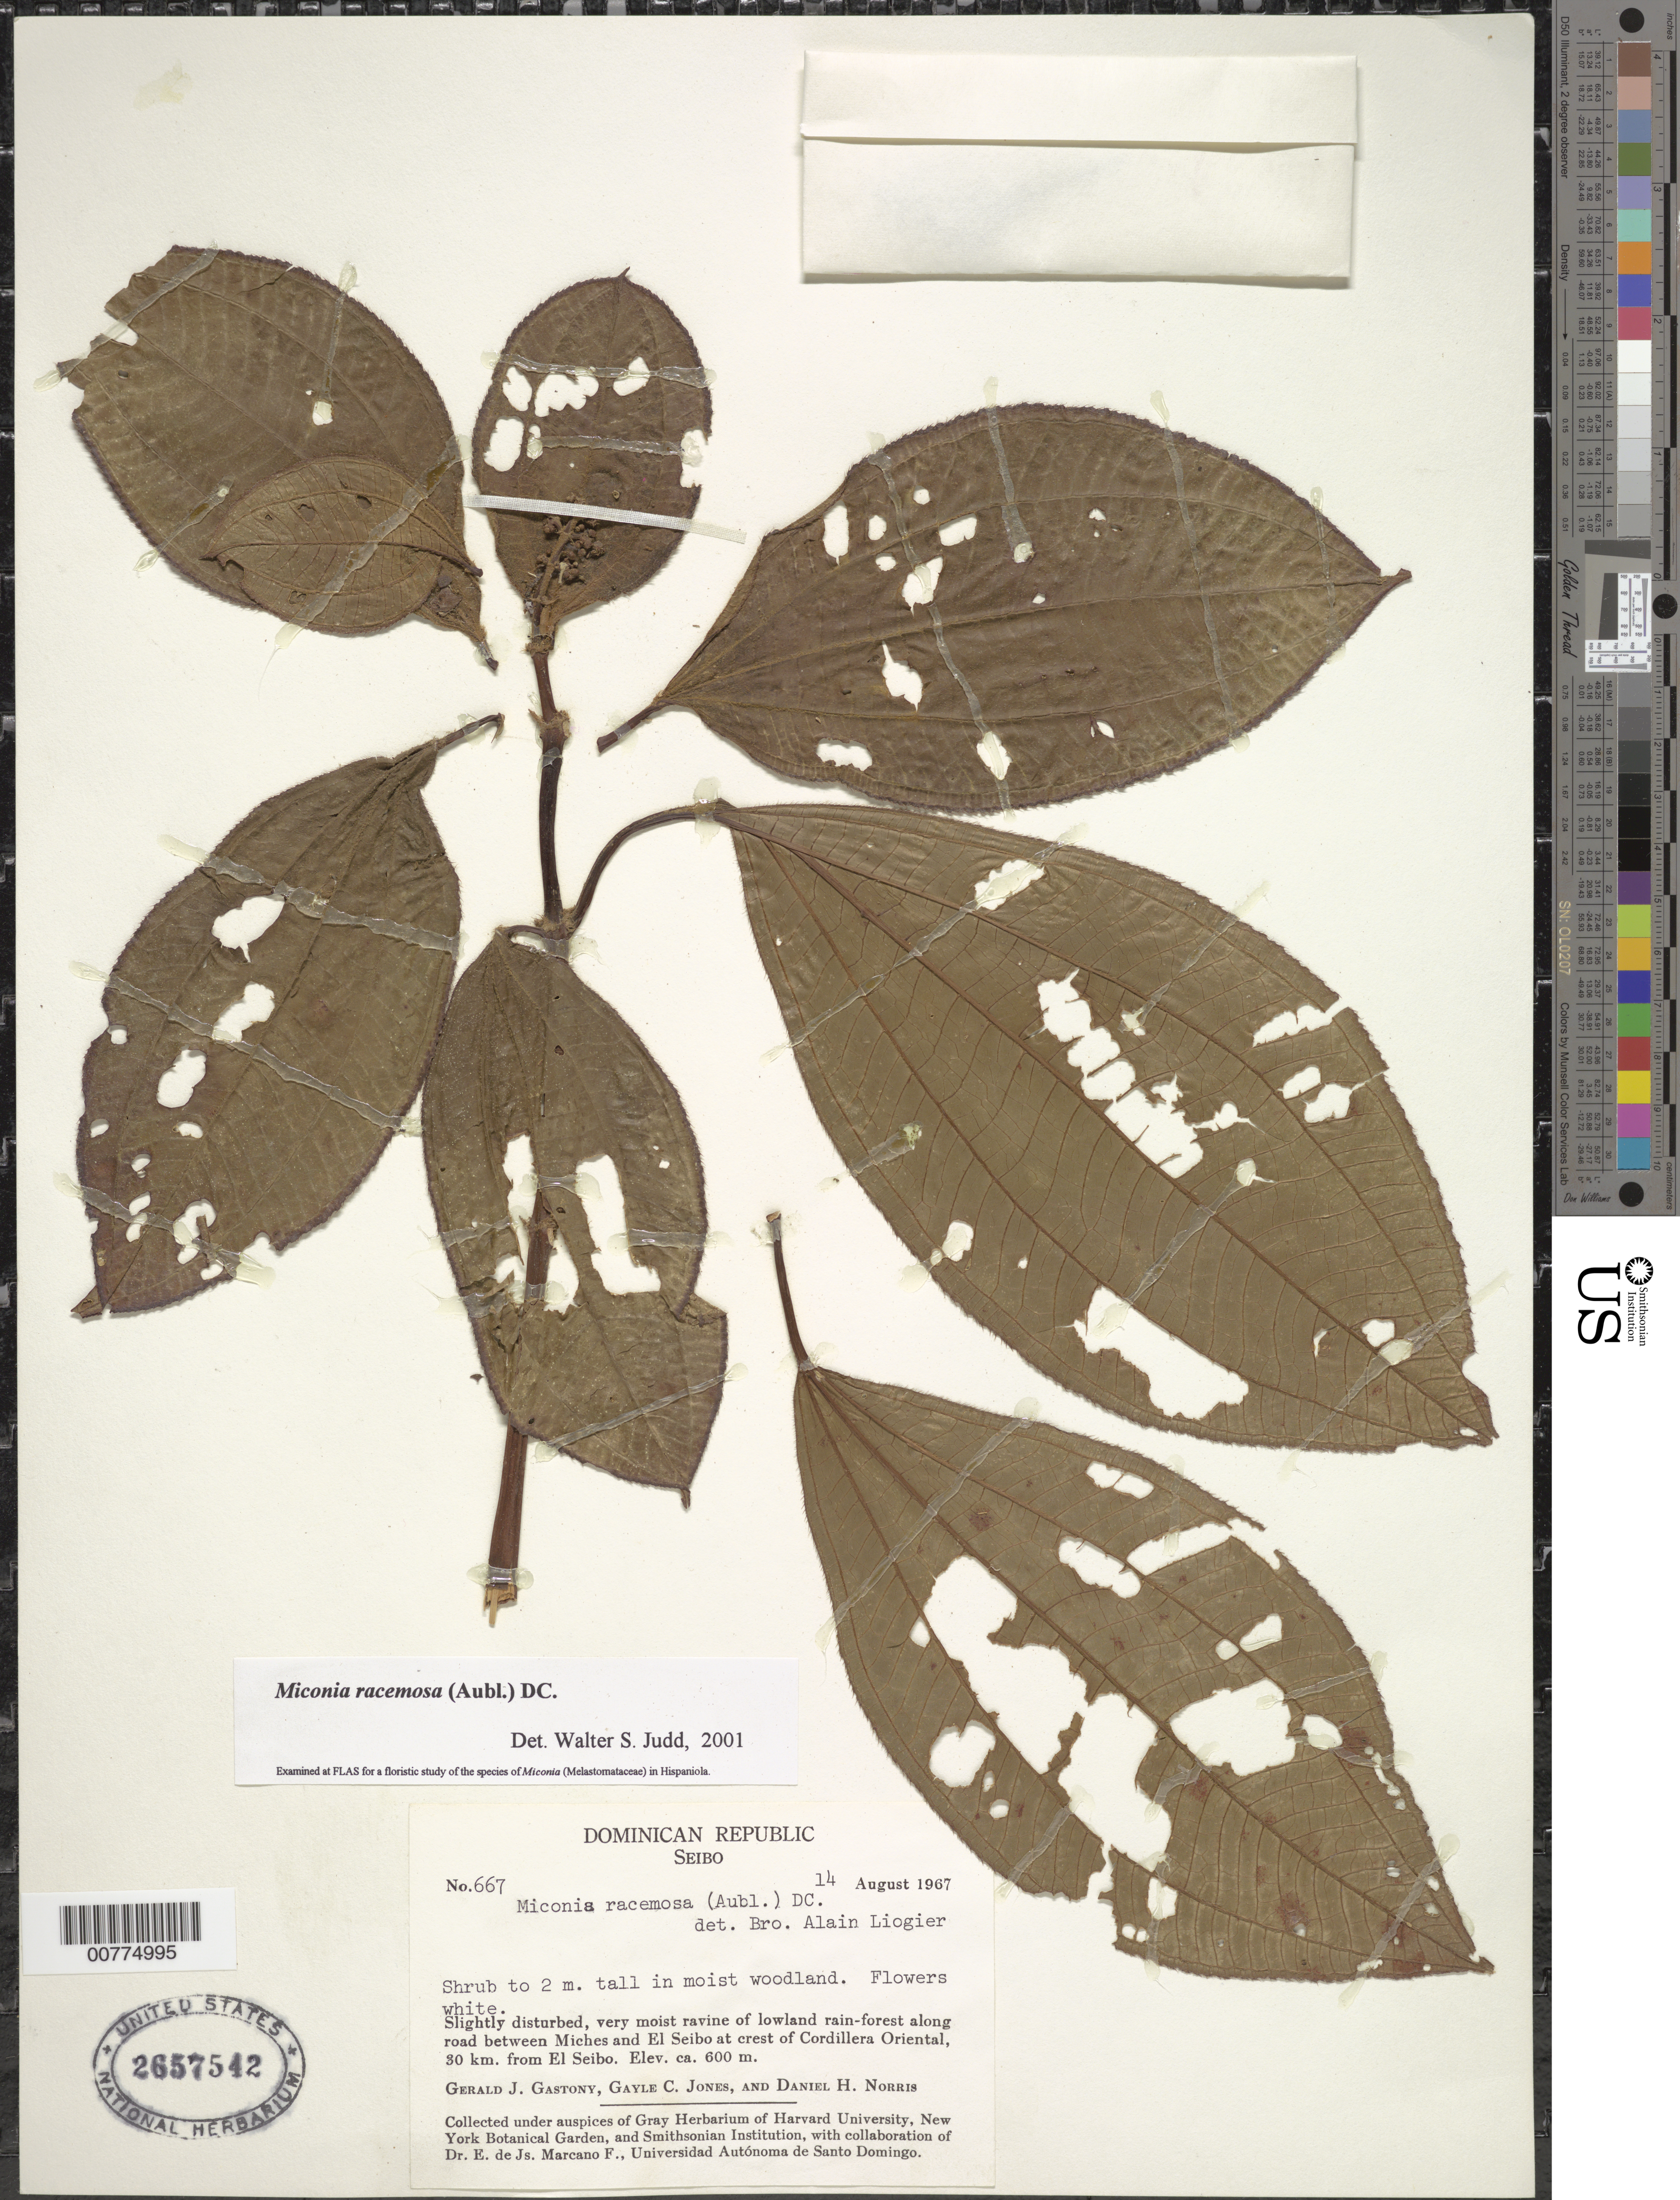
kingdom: Plantae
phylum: Tracheophyta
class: Magnoliopsida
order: Myrtales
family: Melastomataceae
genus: Miconia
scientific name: Miconia racemosa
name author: (Aubl.) DC.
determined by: Judd, Walter S.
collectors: G. Gastony, G. C. Jones & D. H. Norris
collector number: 667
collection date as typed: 14 Aug 1967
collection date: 1967-08-14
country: Dominican Republic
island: Hispaniola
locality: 30 km from El Seibo, along road between Miches and El Seibo at crest of Cordillera Oriental.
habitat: Slightly disturbed, very moist ravine of lowland rain-forest along road.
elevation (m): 600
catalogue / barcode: US 2657542